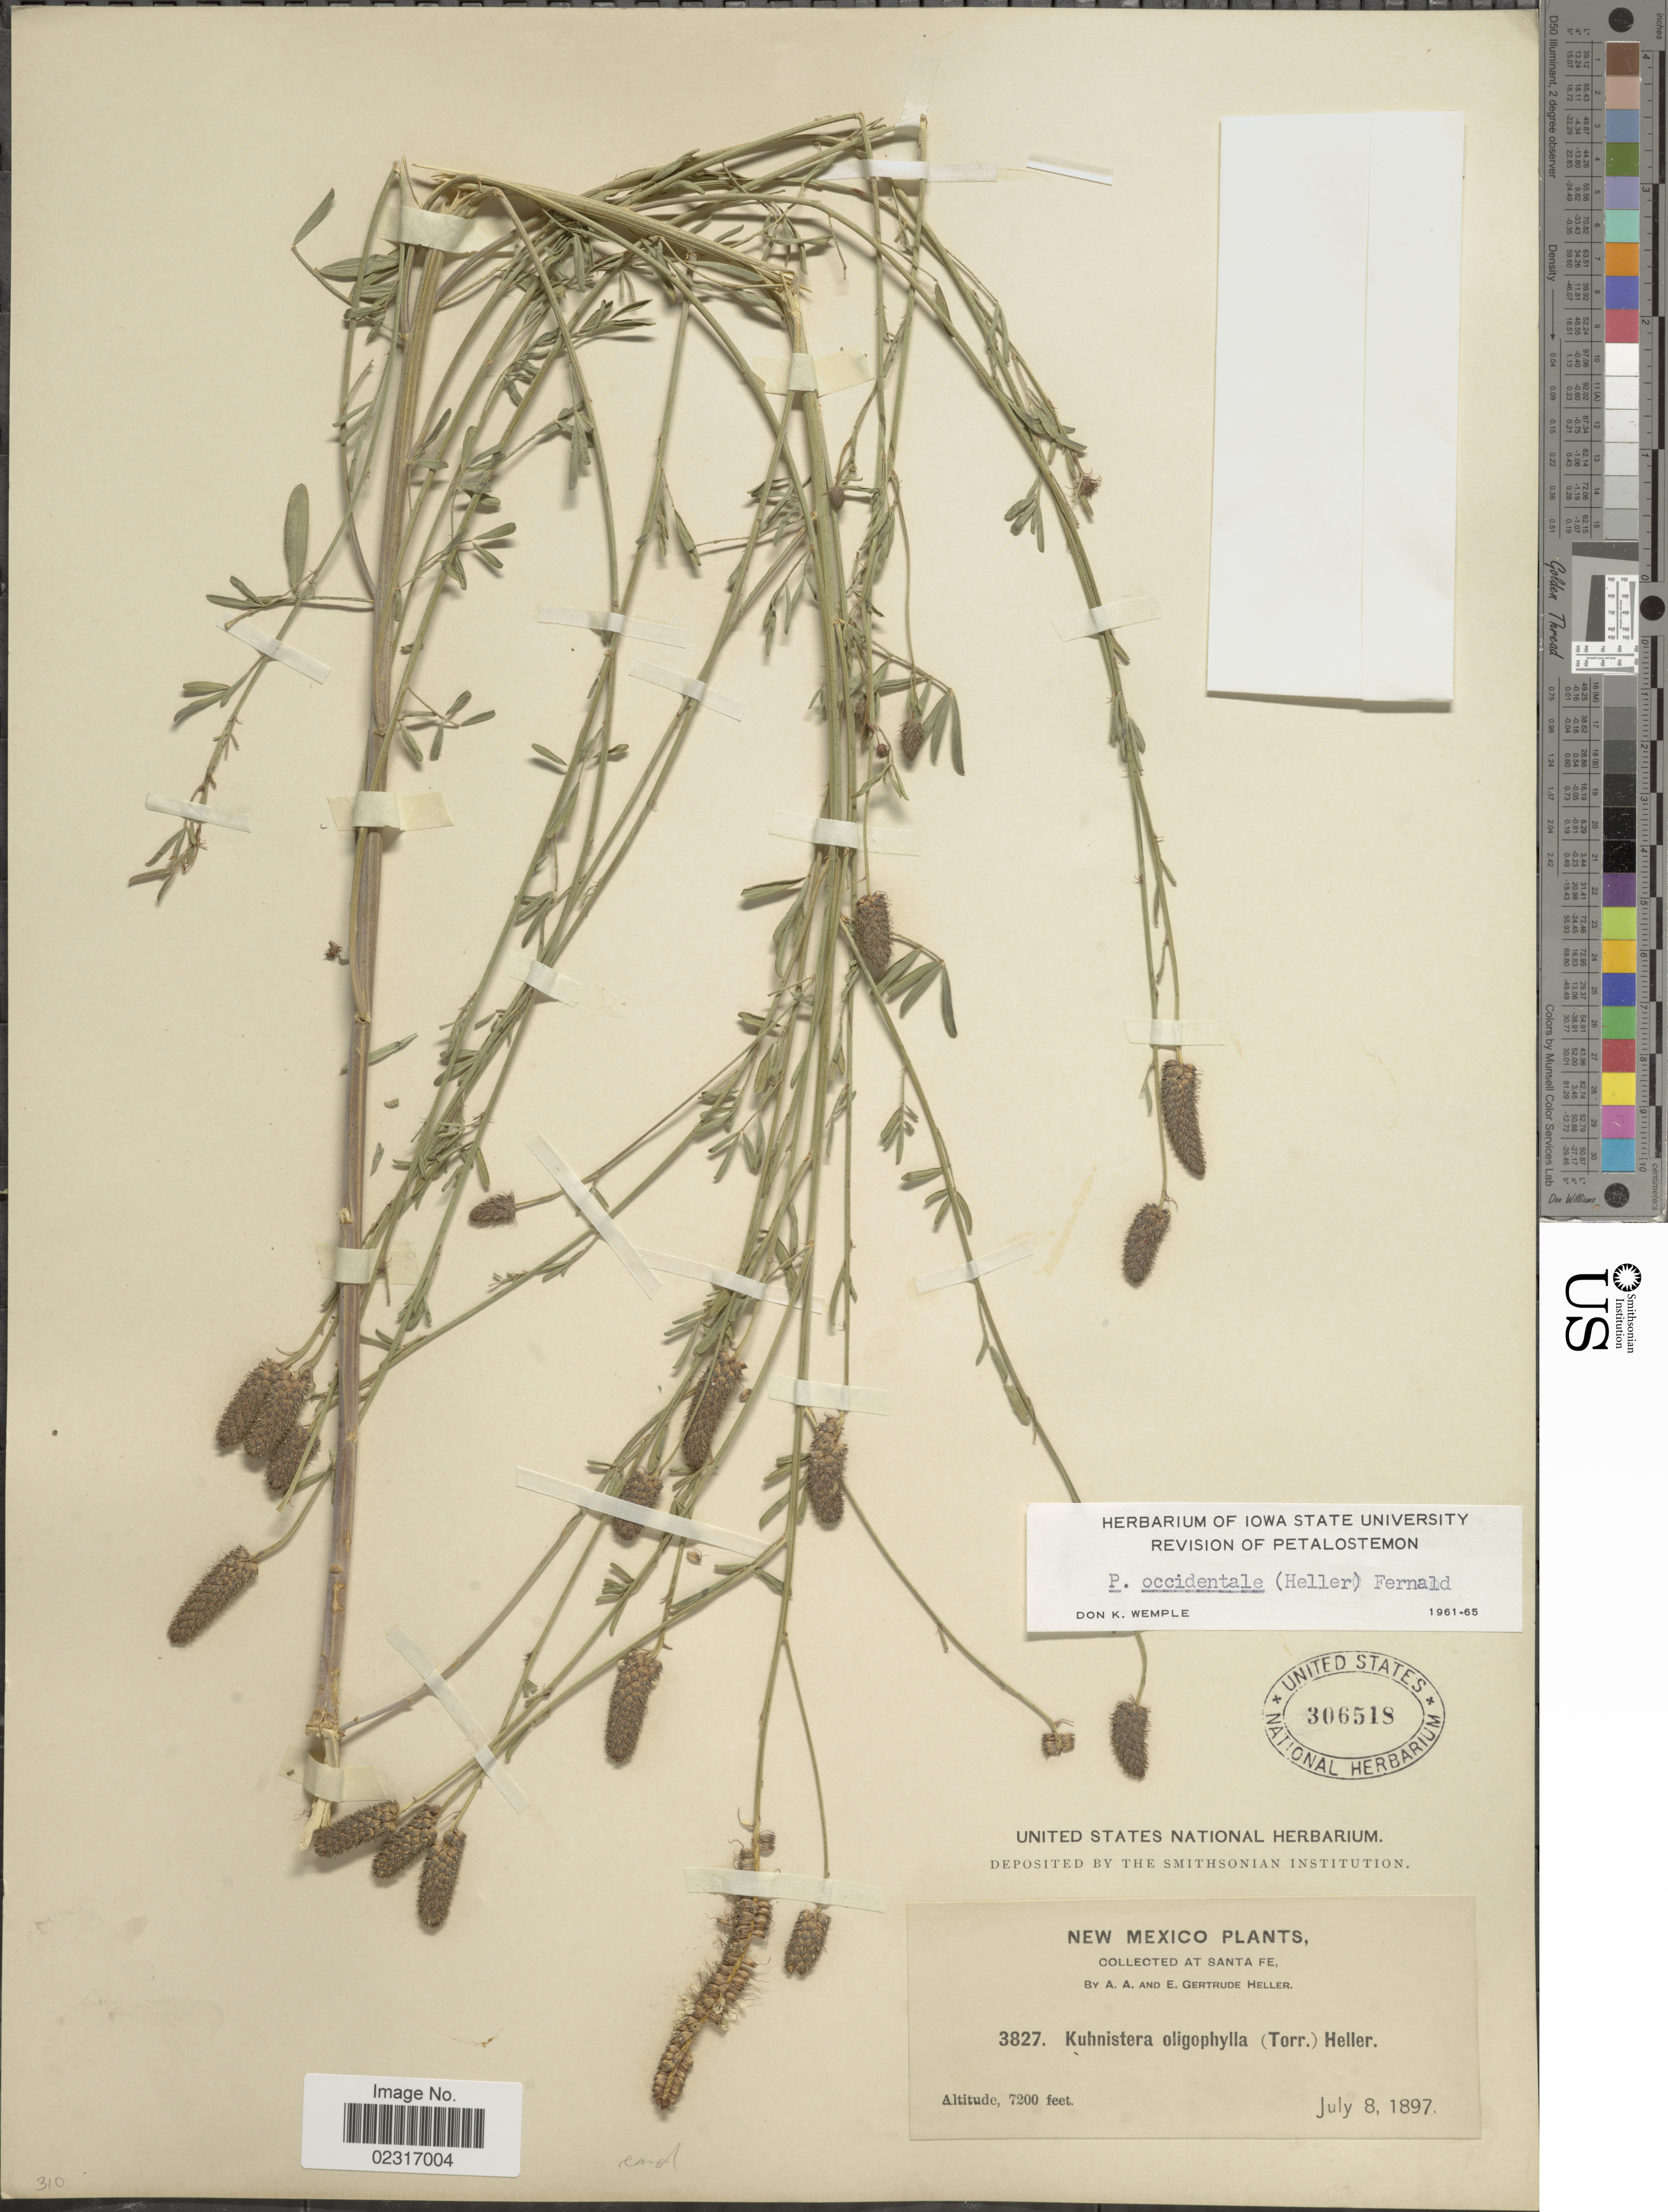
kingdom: Plantae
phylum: Tracheophyta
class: Magnoliopsida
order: Fabales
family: Fabaceae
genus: Dalea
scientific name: Dalea candida var. oligophylla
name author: (Torr) Shinners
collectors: A. A. Heller & E. G. Heller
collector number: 3827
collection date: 1897-07-08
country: United States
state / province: New Mexico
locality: Santa Fe.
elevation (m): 2195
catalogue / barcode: US 306518